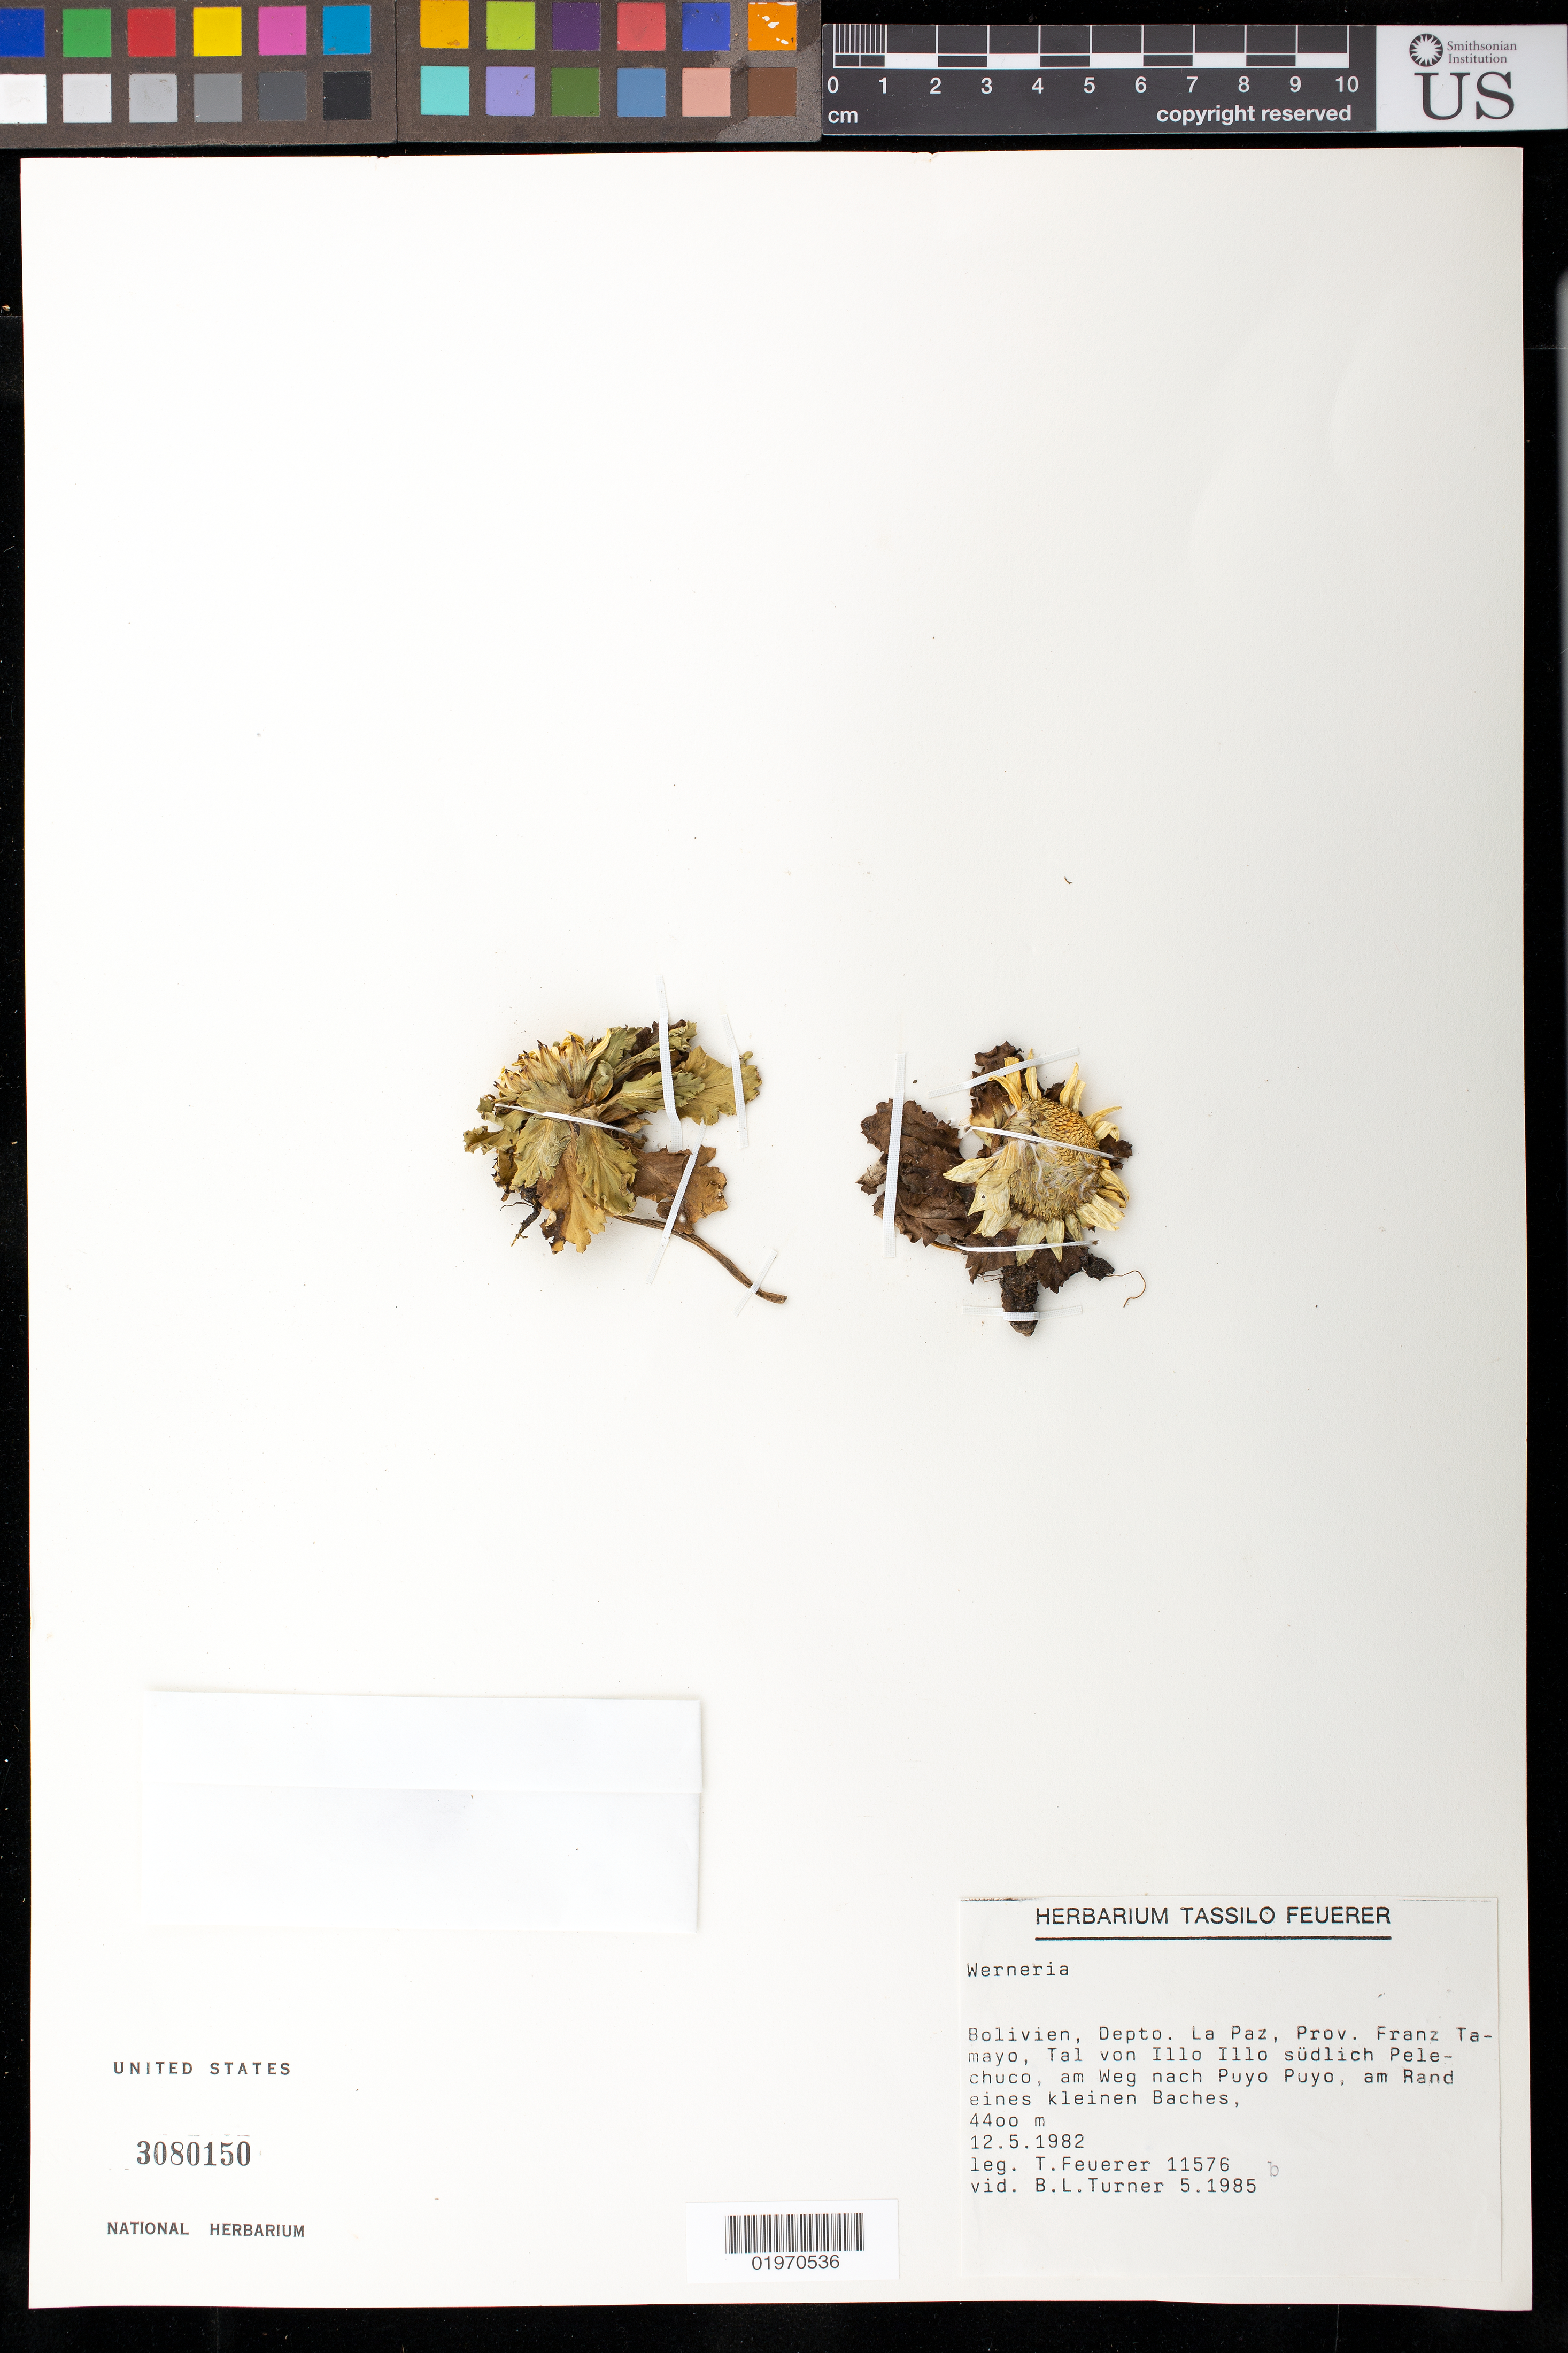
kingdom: Plantae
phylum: Tracheophyta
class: Magnoliopsida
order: Asterales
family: Asteraceae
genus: Werneria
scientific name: Werneria sp.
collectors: T. Feuerer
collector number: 11576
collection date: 1982-05-12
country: Bolivia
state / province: La Paz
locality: Prov Franz Tamayo, Tal von Illo Illo südlich Pelechuco, am Wege nach Puyo Puyo, am Rand eines kleinen Baches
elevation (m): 4400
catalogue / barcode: US 3080150